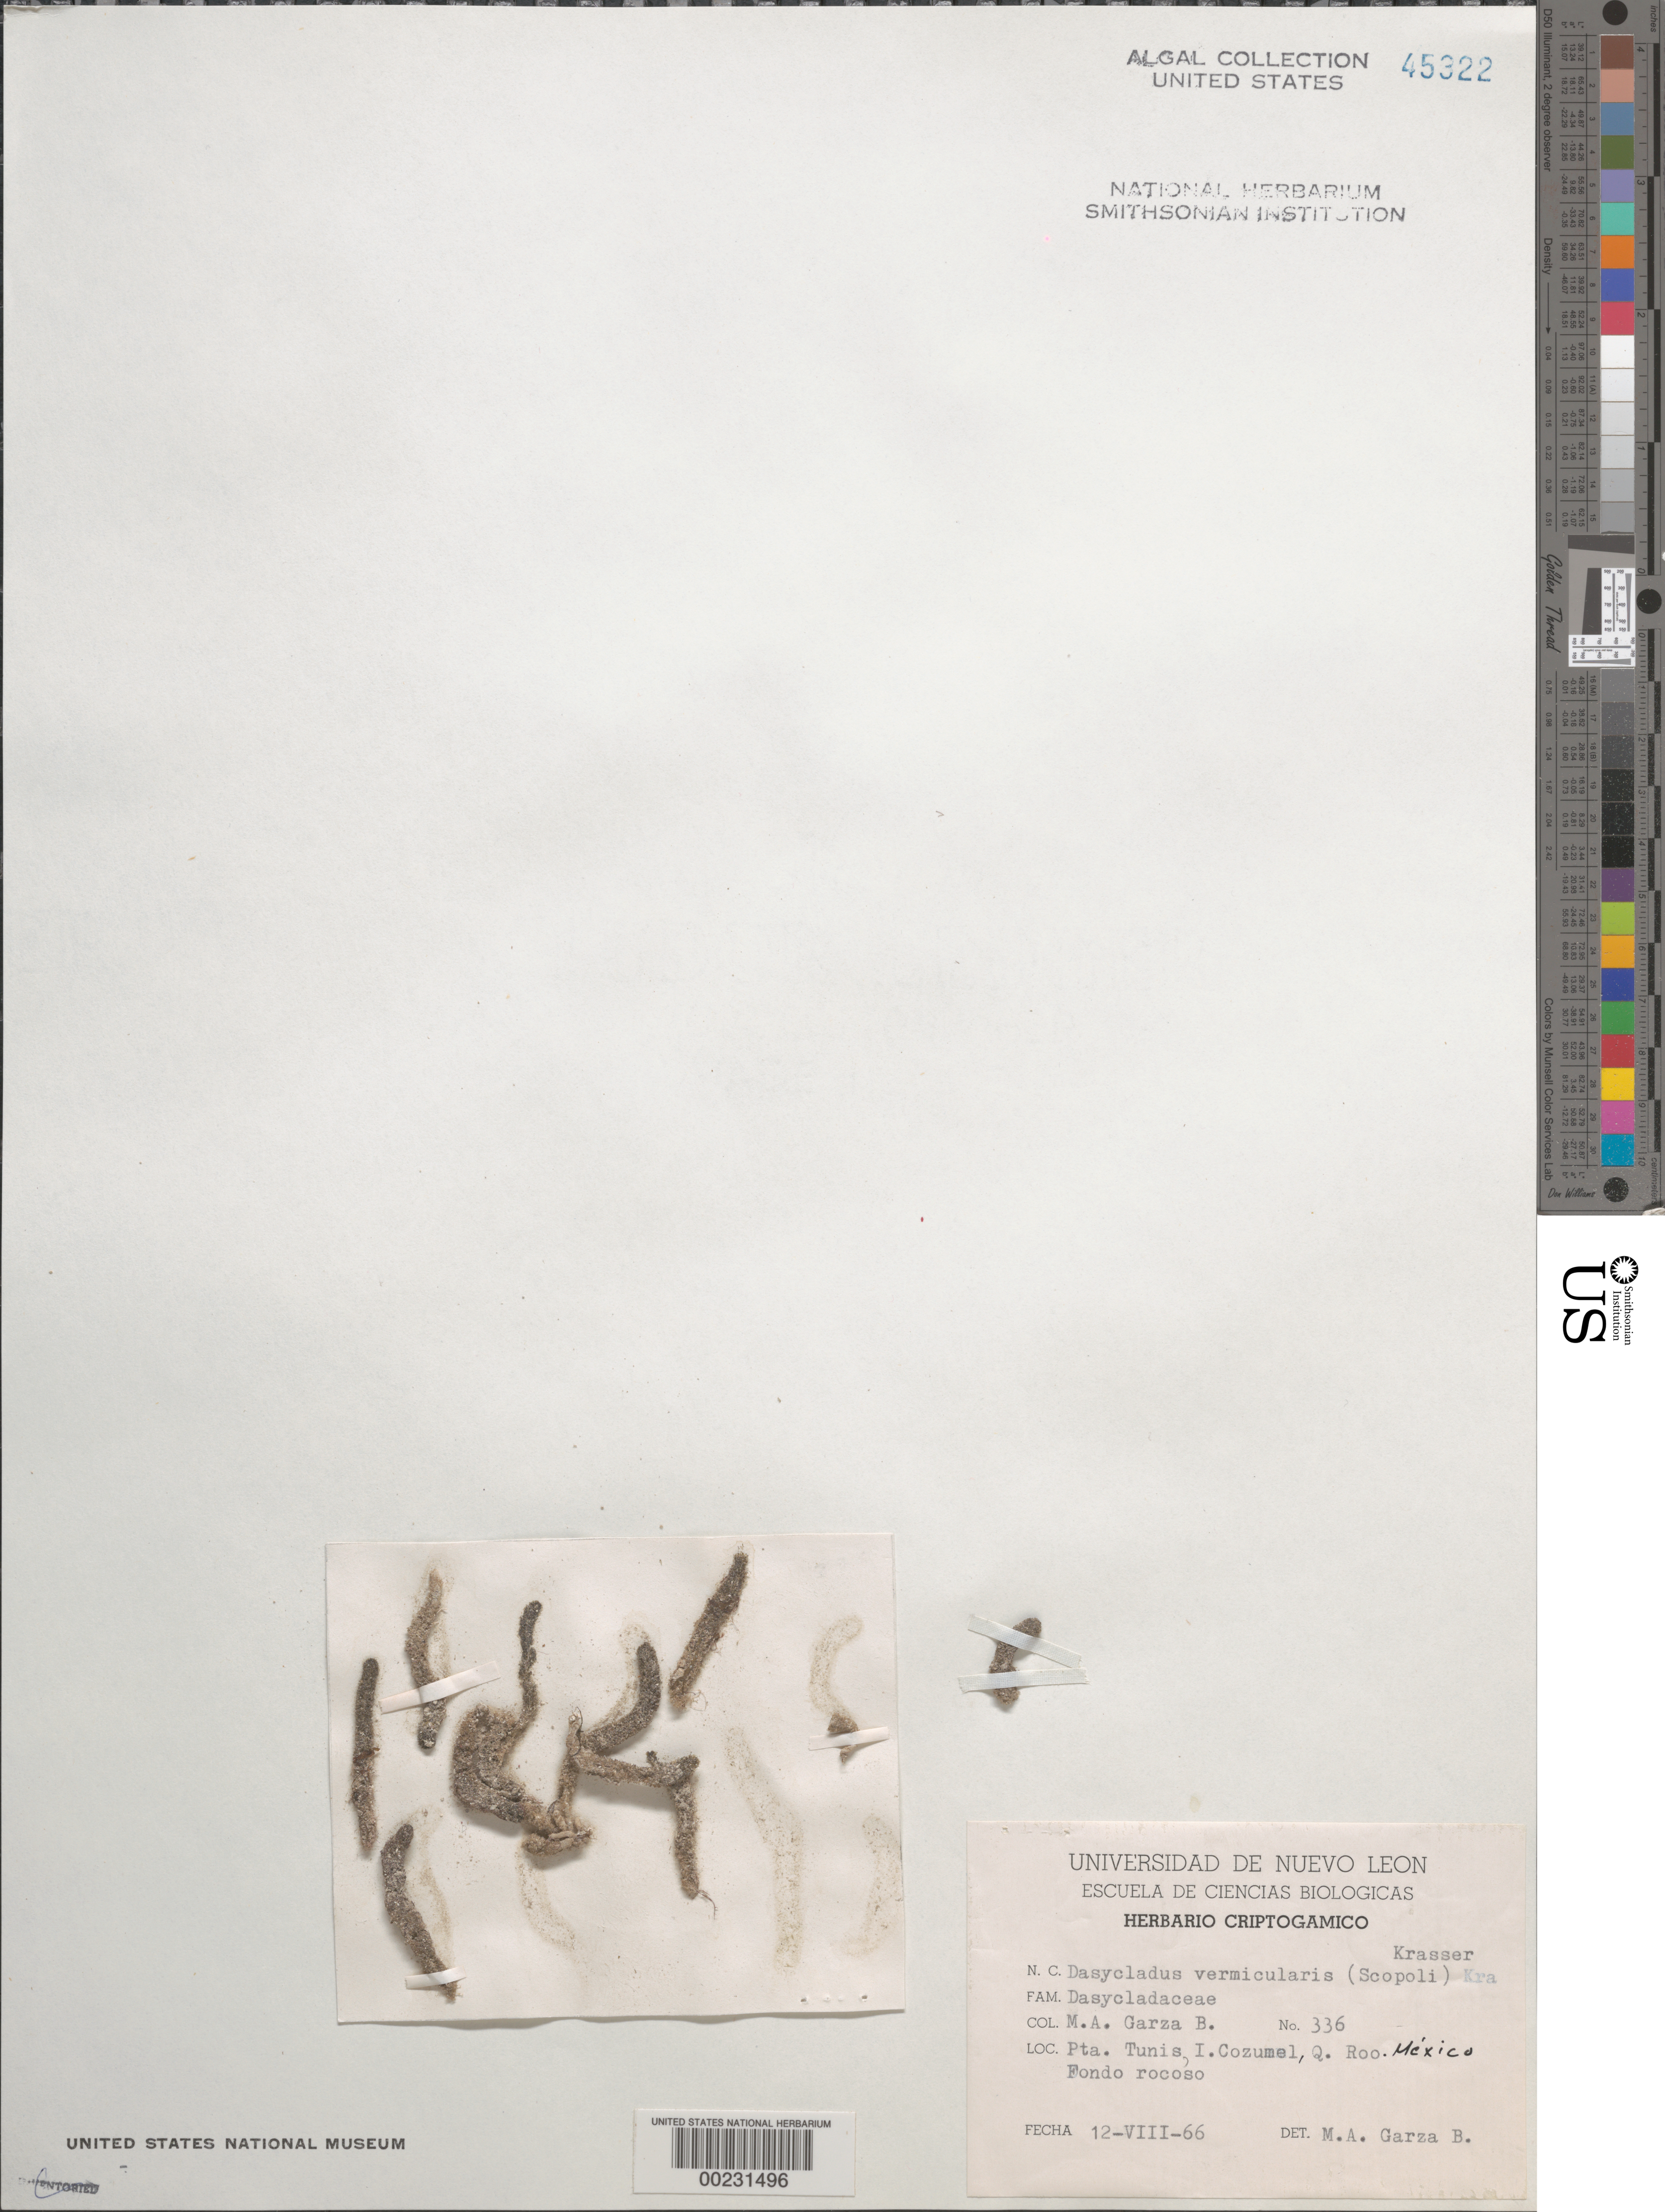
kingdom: Plantae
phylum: Chlorophyta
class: Ulvophyceae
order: Dasycladales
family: Dasycladaceae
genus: Dasycladus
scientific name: Dasycladus vermicularis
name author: (Scop.) Krasser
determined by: Garza Barrientos, M. A.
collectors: M. Garza Barrientos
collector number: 336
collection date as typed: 12 Aug 1966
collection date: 1966-08-12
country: Mexico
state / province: Quintana Roo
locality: Punta tunis, isla cozumel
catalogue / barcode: US 45322